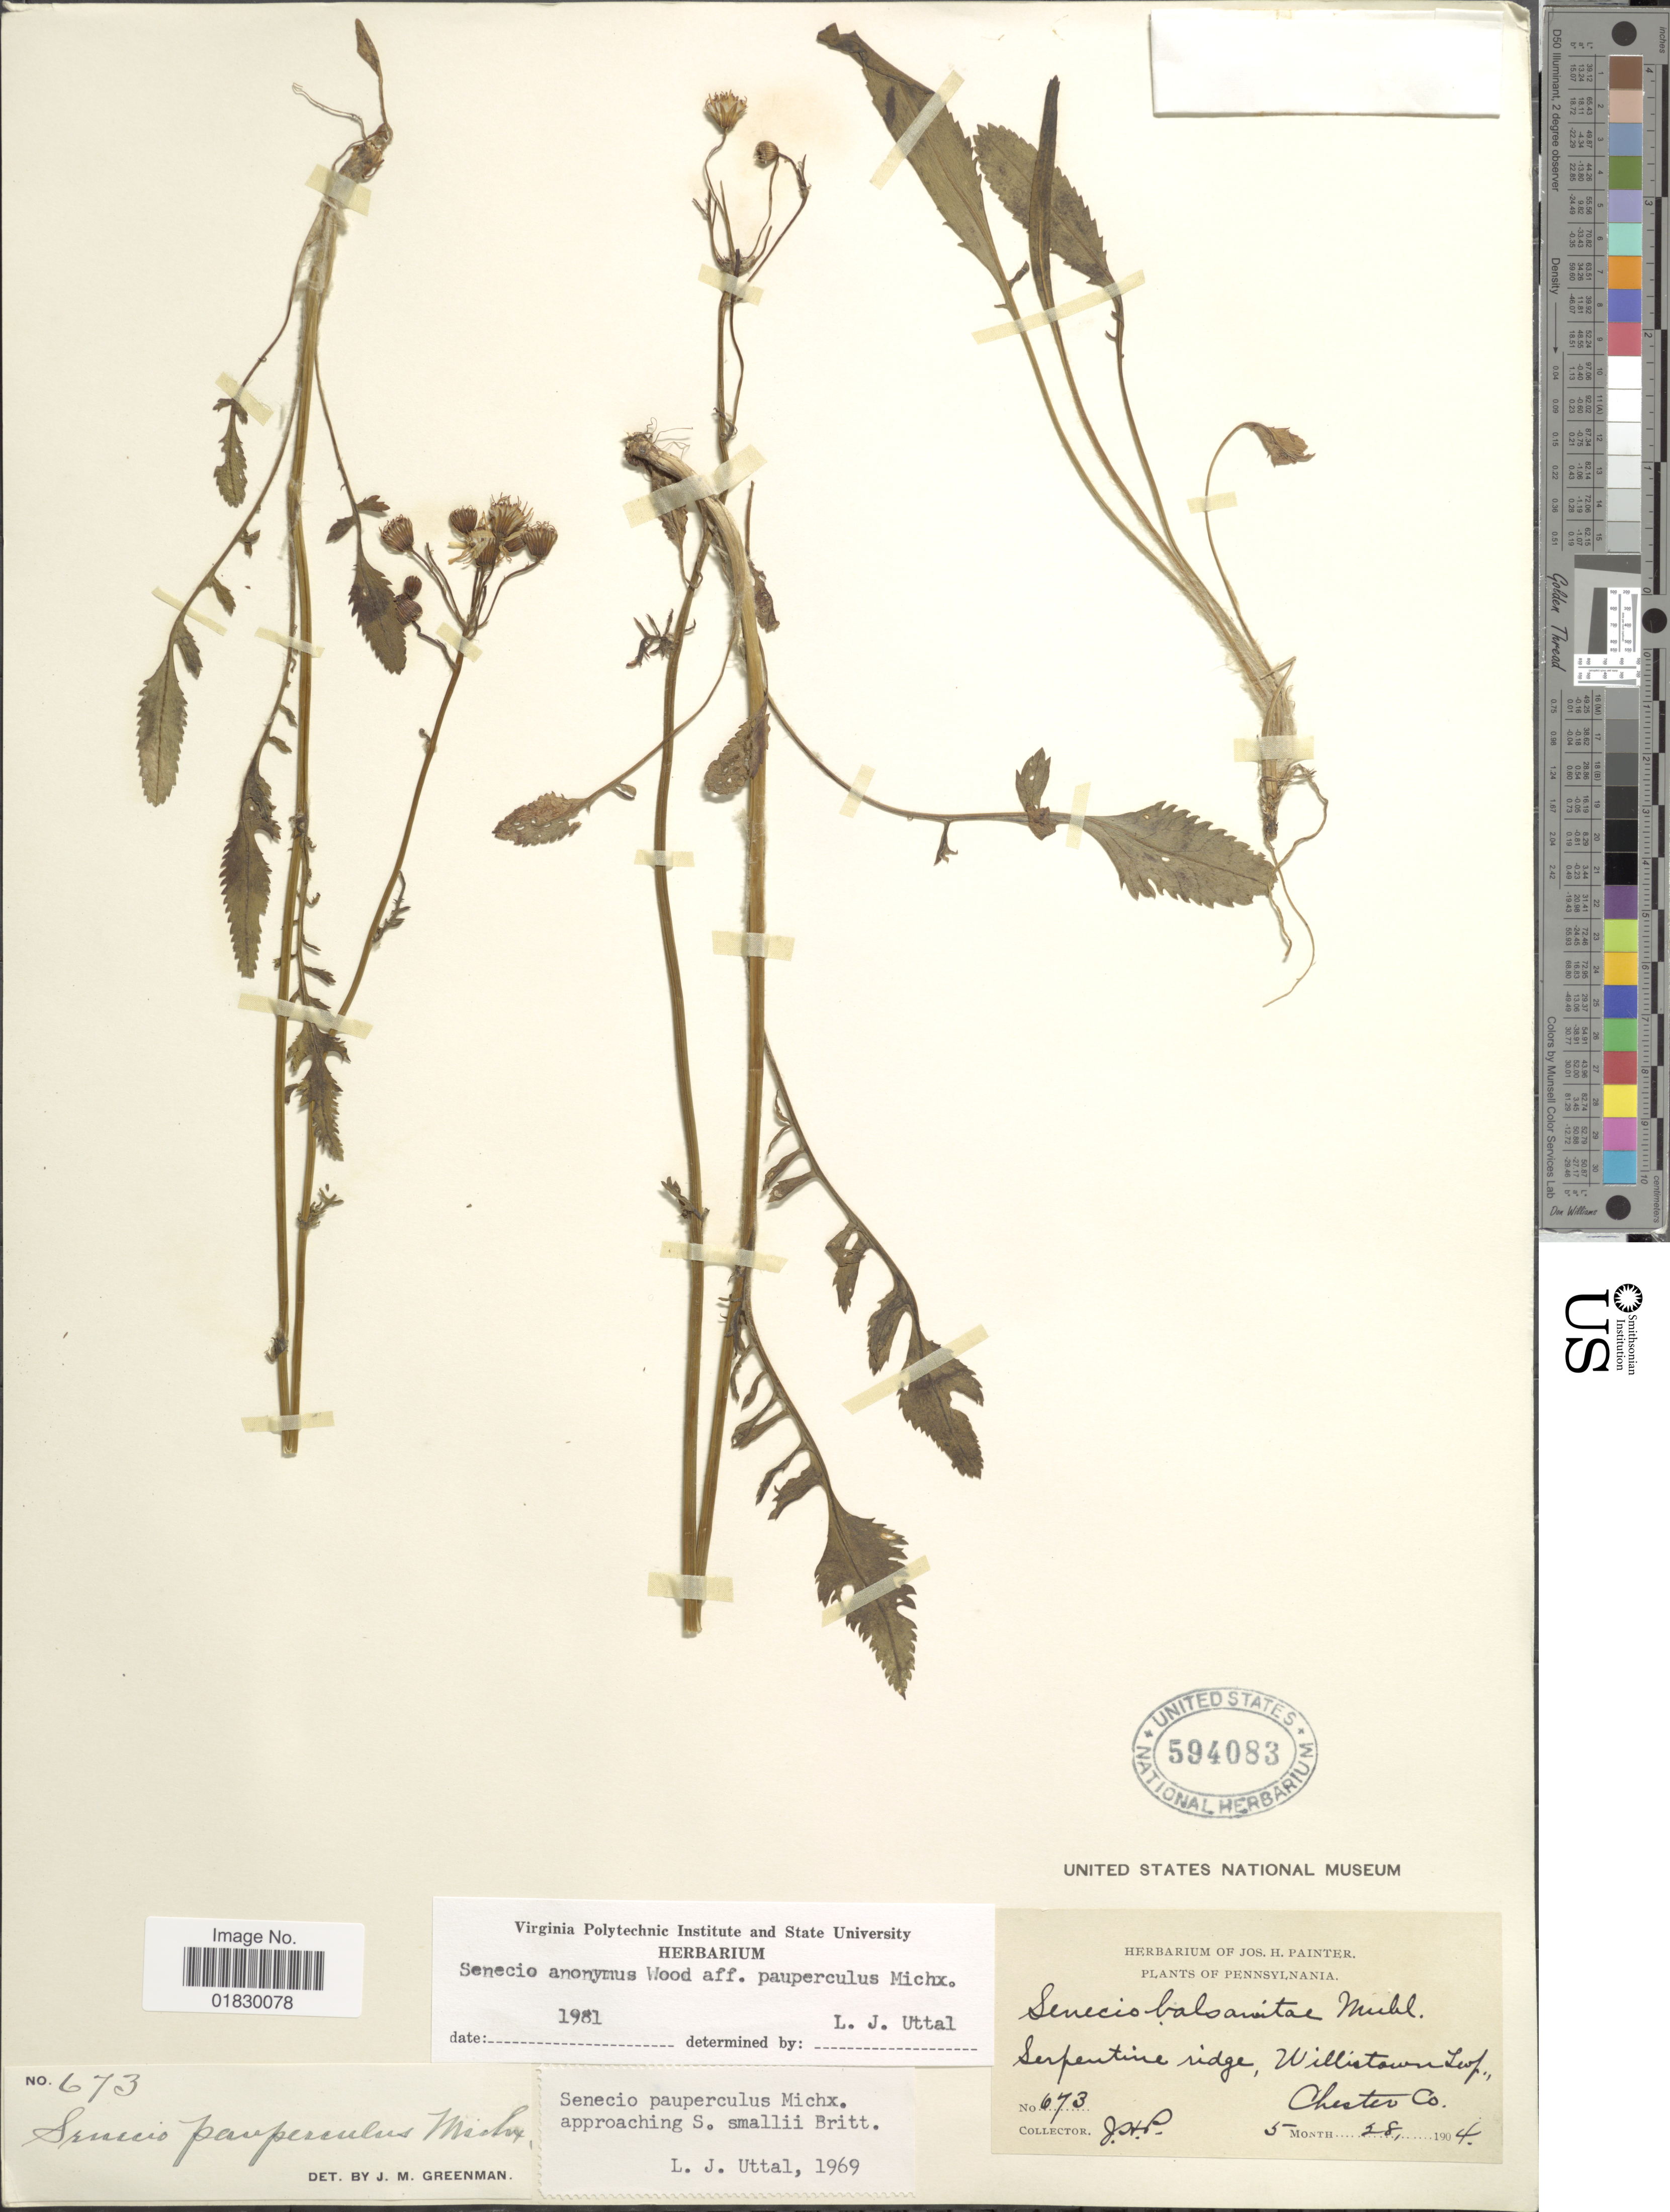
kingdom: Plantae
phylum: Tracheophyta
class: Magnoliopsida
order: Asterales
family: Asteraceae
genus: Packera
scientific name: Packera anonyma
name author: (Alph. Wood) W.A. Weber & Á. Löve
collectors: J. H. Painter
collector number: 673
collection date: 1904-05-28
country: United States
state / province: Pennsylvania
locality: Serpentine ridge, Willistown Twp., Chester Co.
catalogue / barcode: US 594083